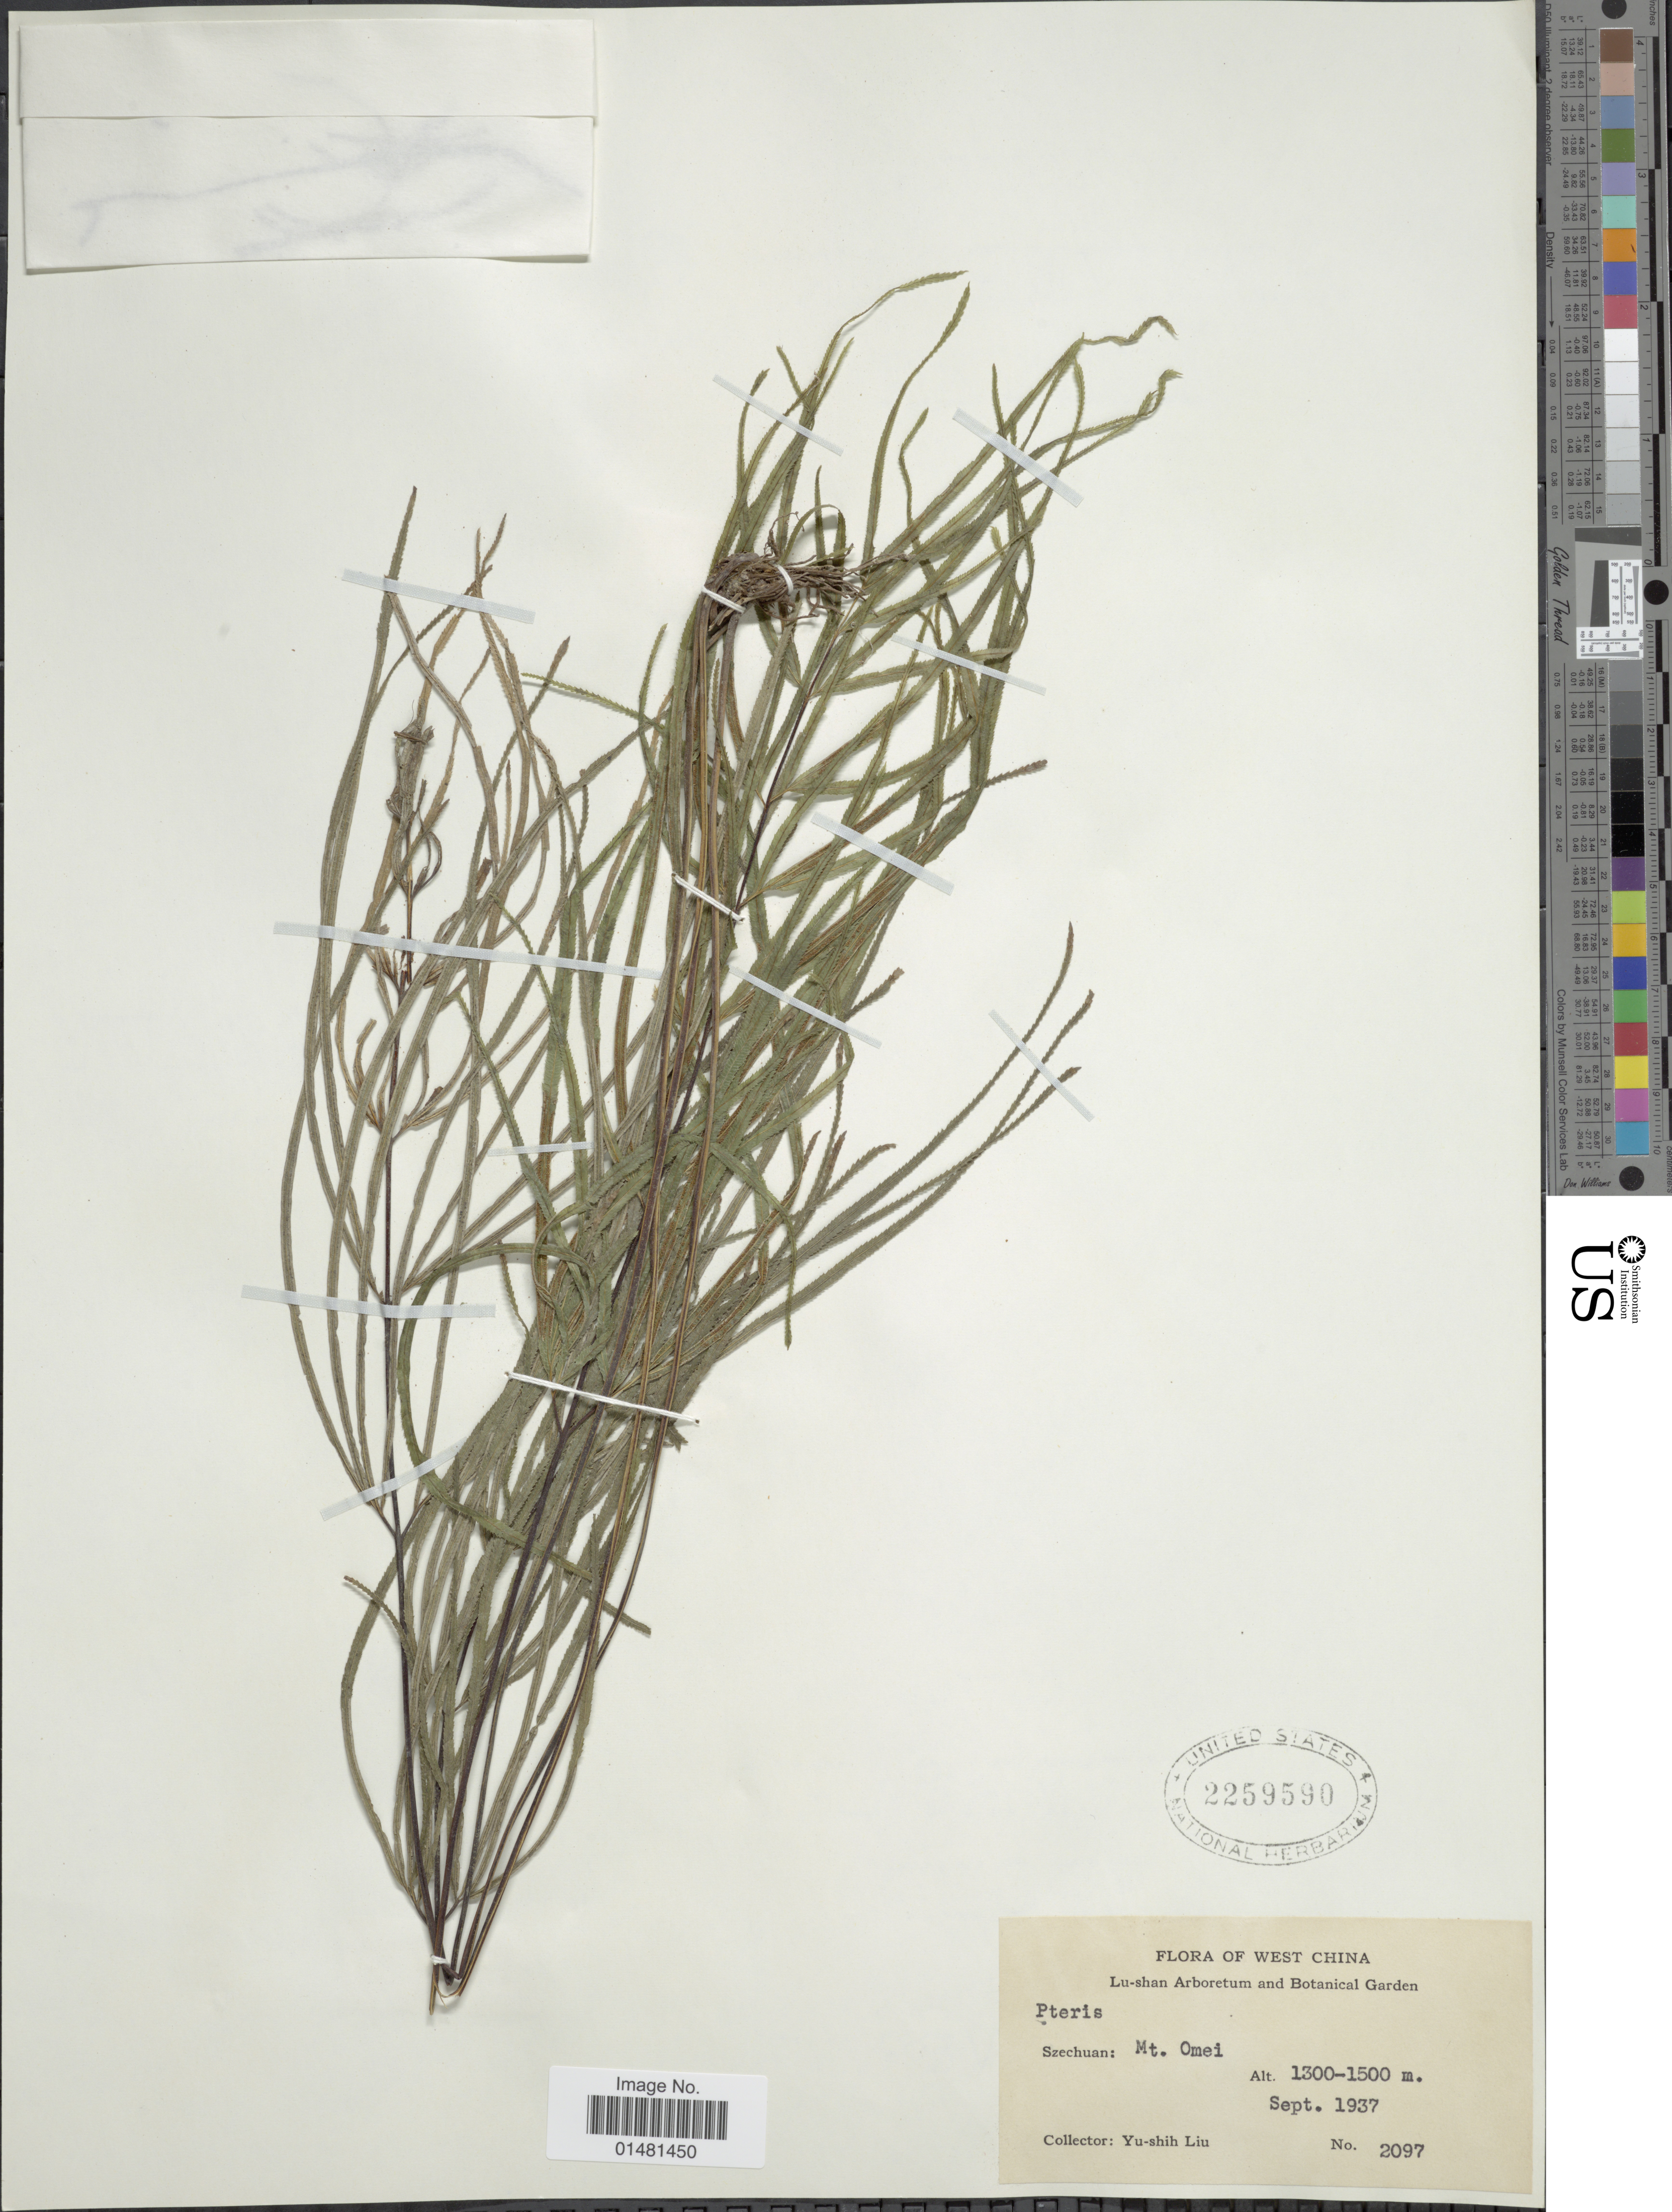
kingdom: Plantae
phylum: Tracheophyta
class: Polypodiopsida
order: Polypodiales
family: Pteridaceae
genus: Pteris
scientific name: Pteris sp.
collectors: Y.-S. Liu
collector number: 2097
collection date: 1937-09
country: China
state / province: Sichuan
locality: West China, Szechuan: Mt Omei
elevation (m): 1300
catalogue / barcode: US 2259590